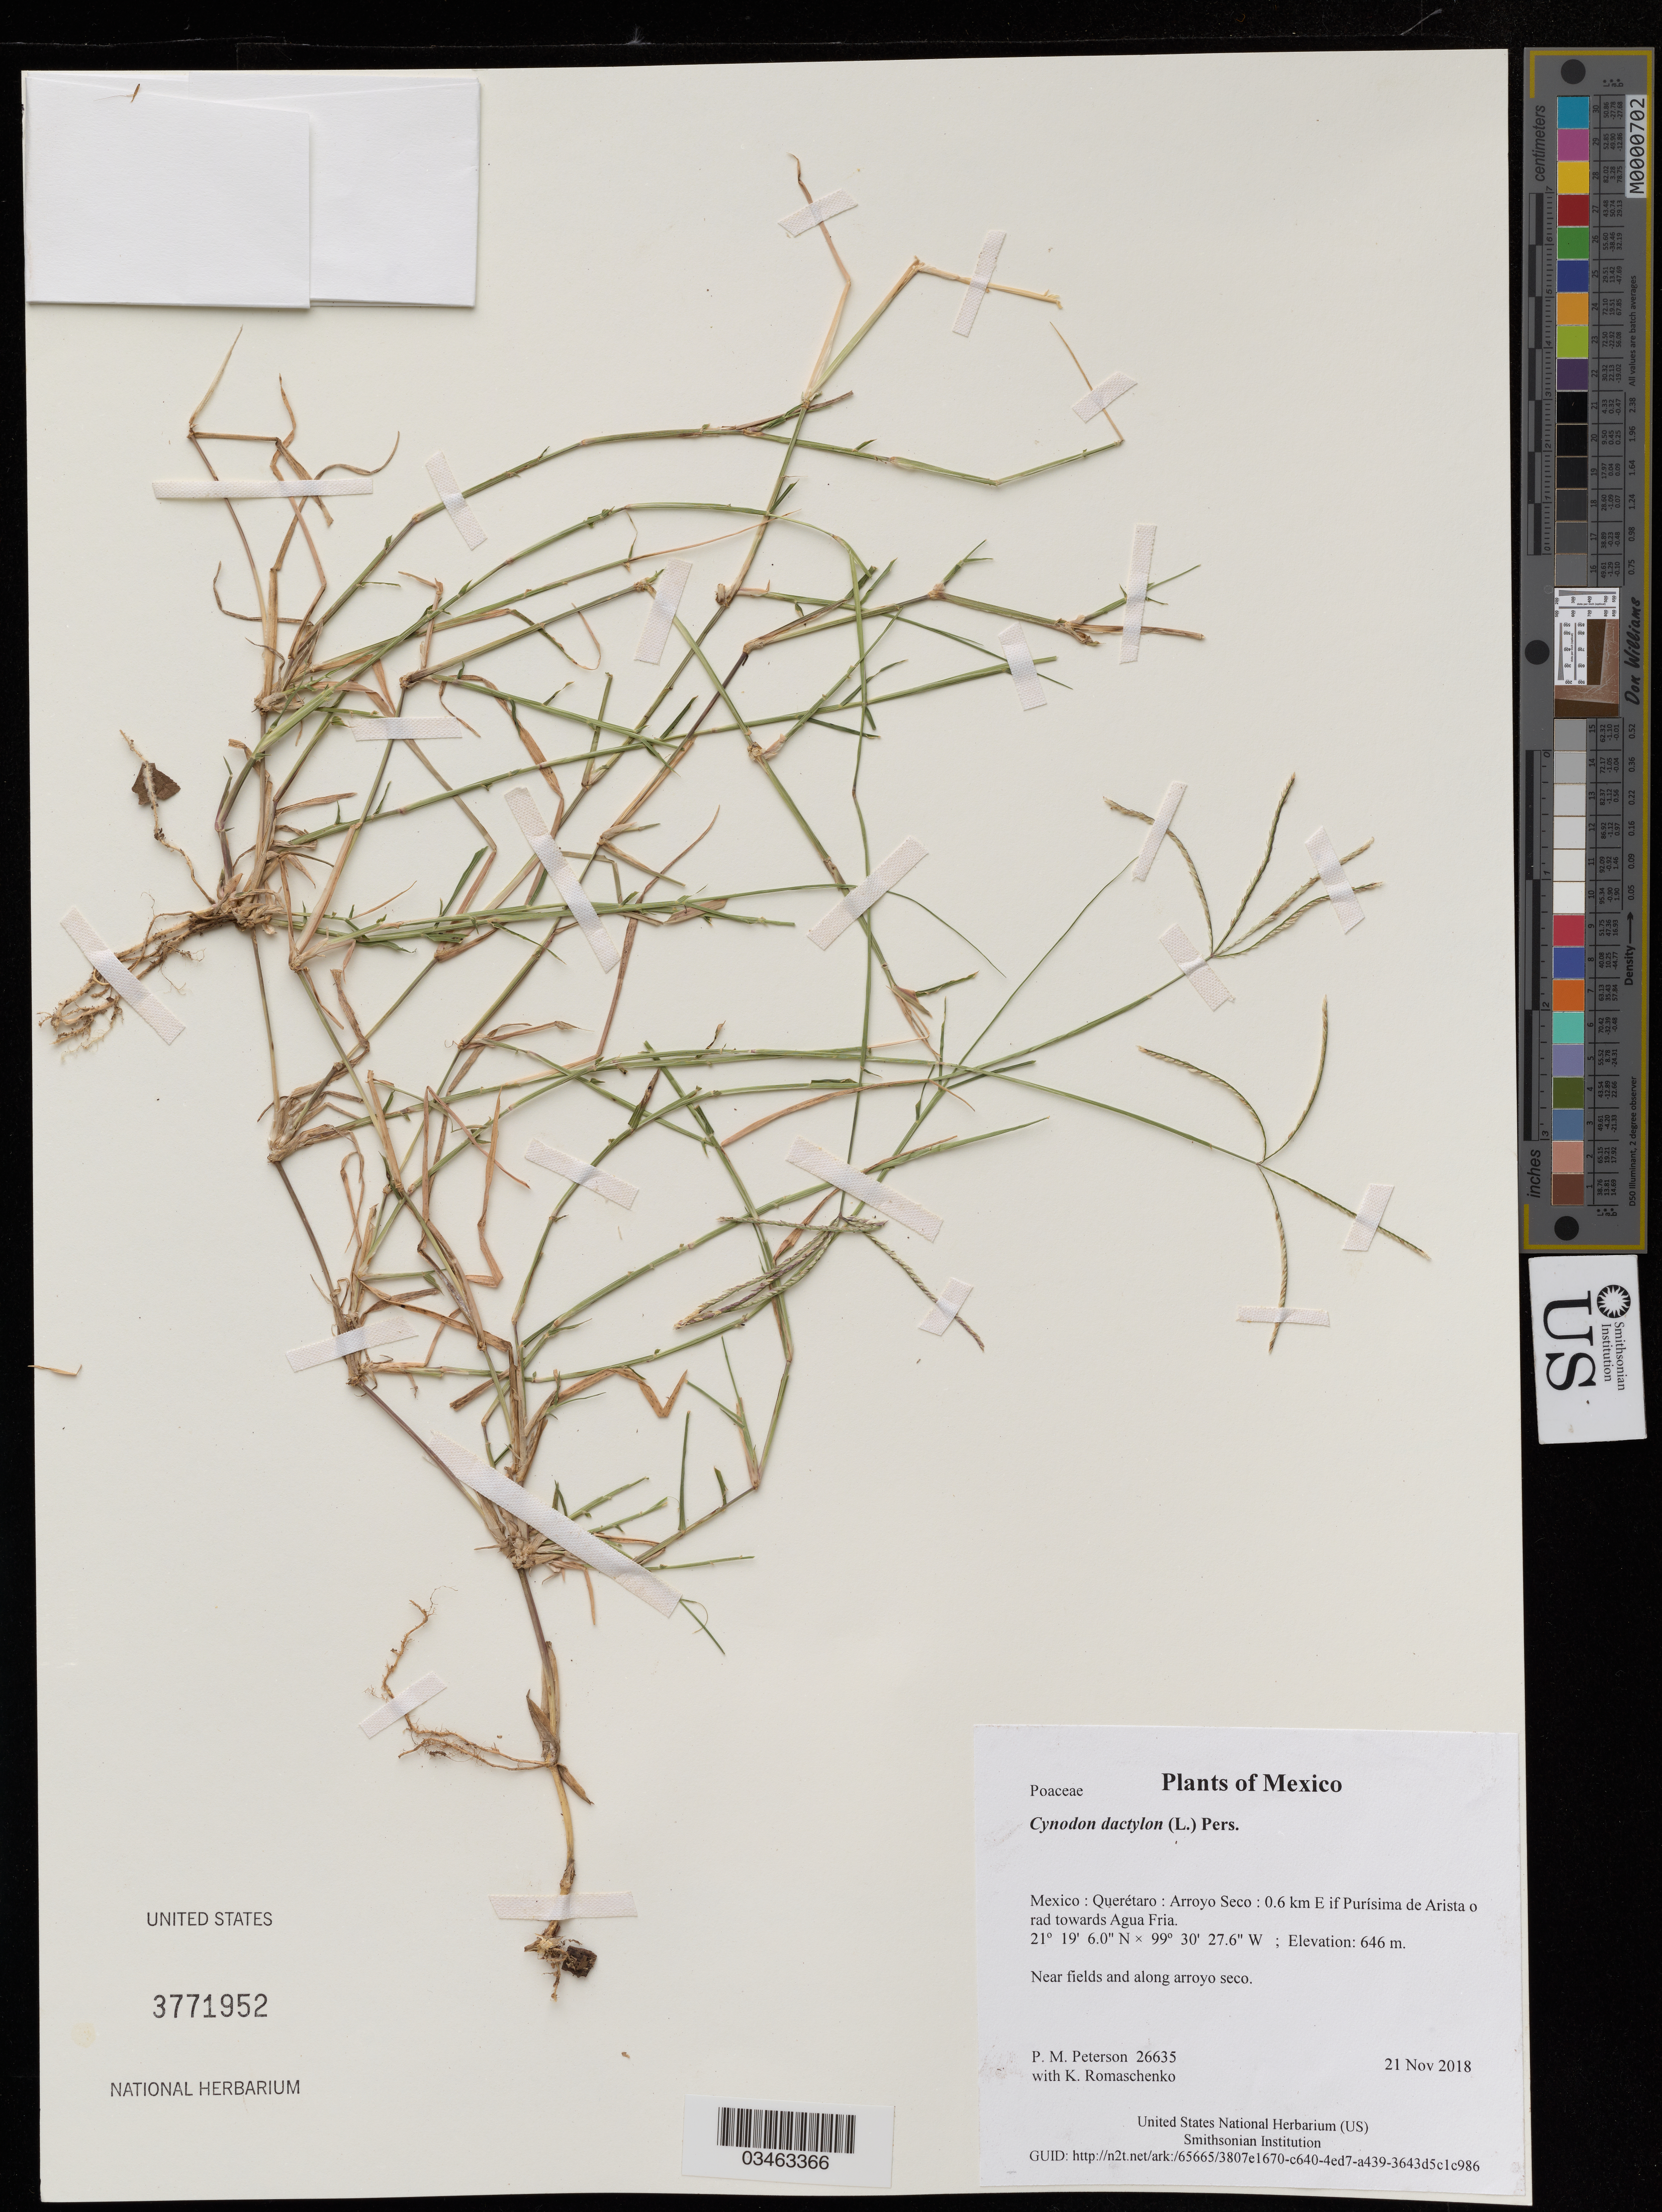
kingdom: Plantae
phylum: Tracheophyta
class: Liliopsida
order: Poales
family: Poaceae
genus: Cynodon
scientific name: Cynodon dactylon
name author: (L.) Pers.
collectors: P. M. Peterson & K. Romaschenko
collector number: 26635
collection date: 2018-11-21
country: Mexico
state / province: Querétaro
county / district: Arroyo Seco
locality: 0.6 km E if Purísima de Arista o rad towards Agua Fria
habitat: Near fields and along arroyo seco.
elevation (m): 646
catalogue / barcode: US 3771952